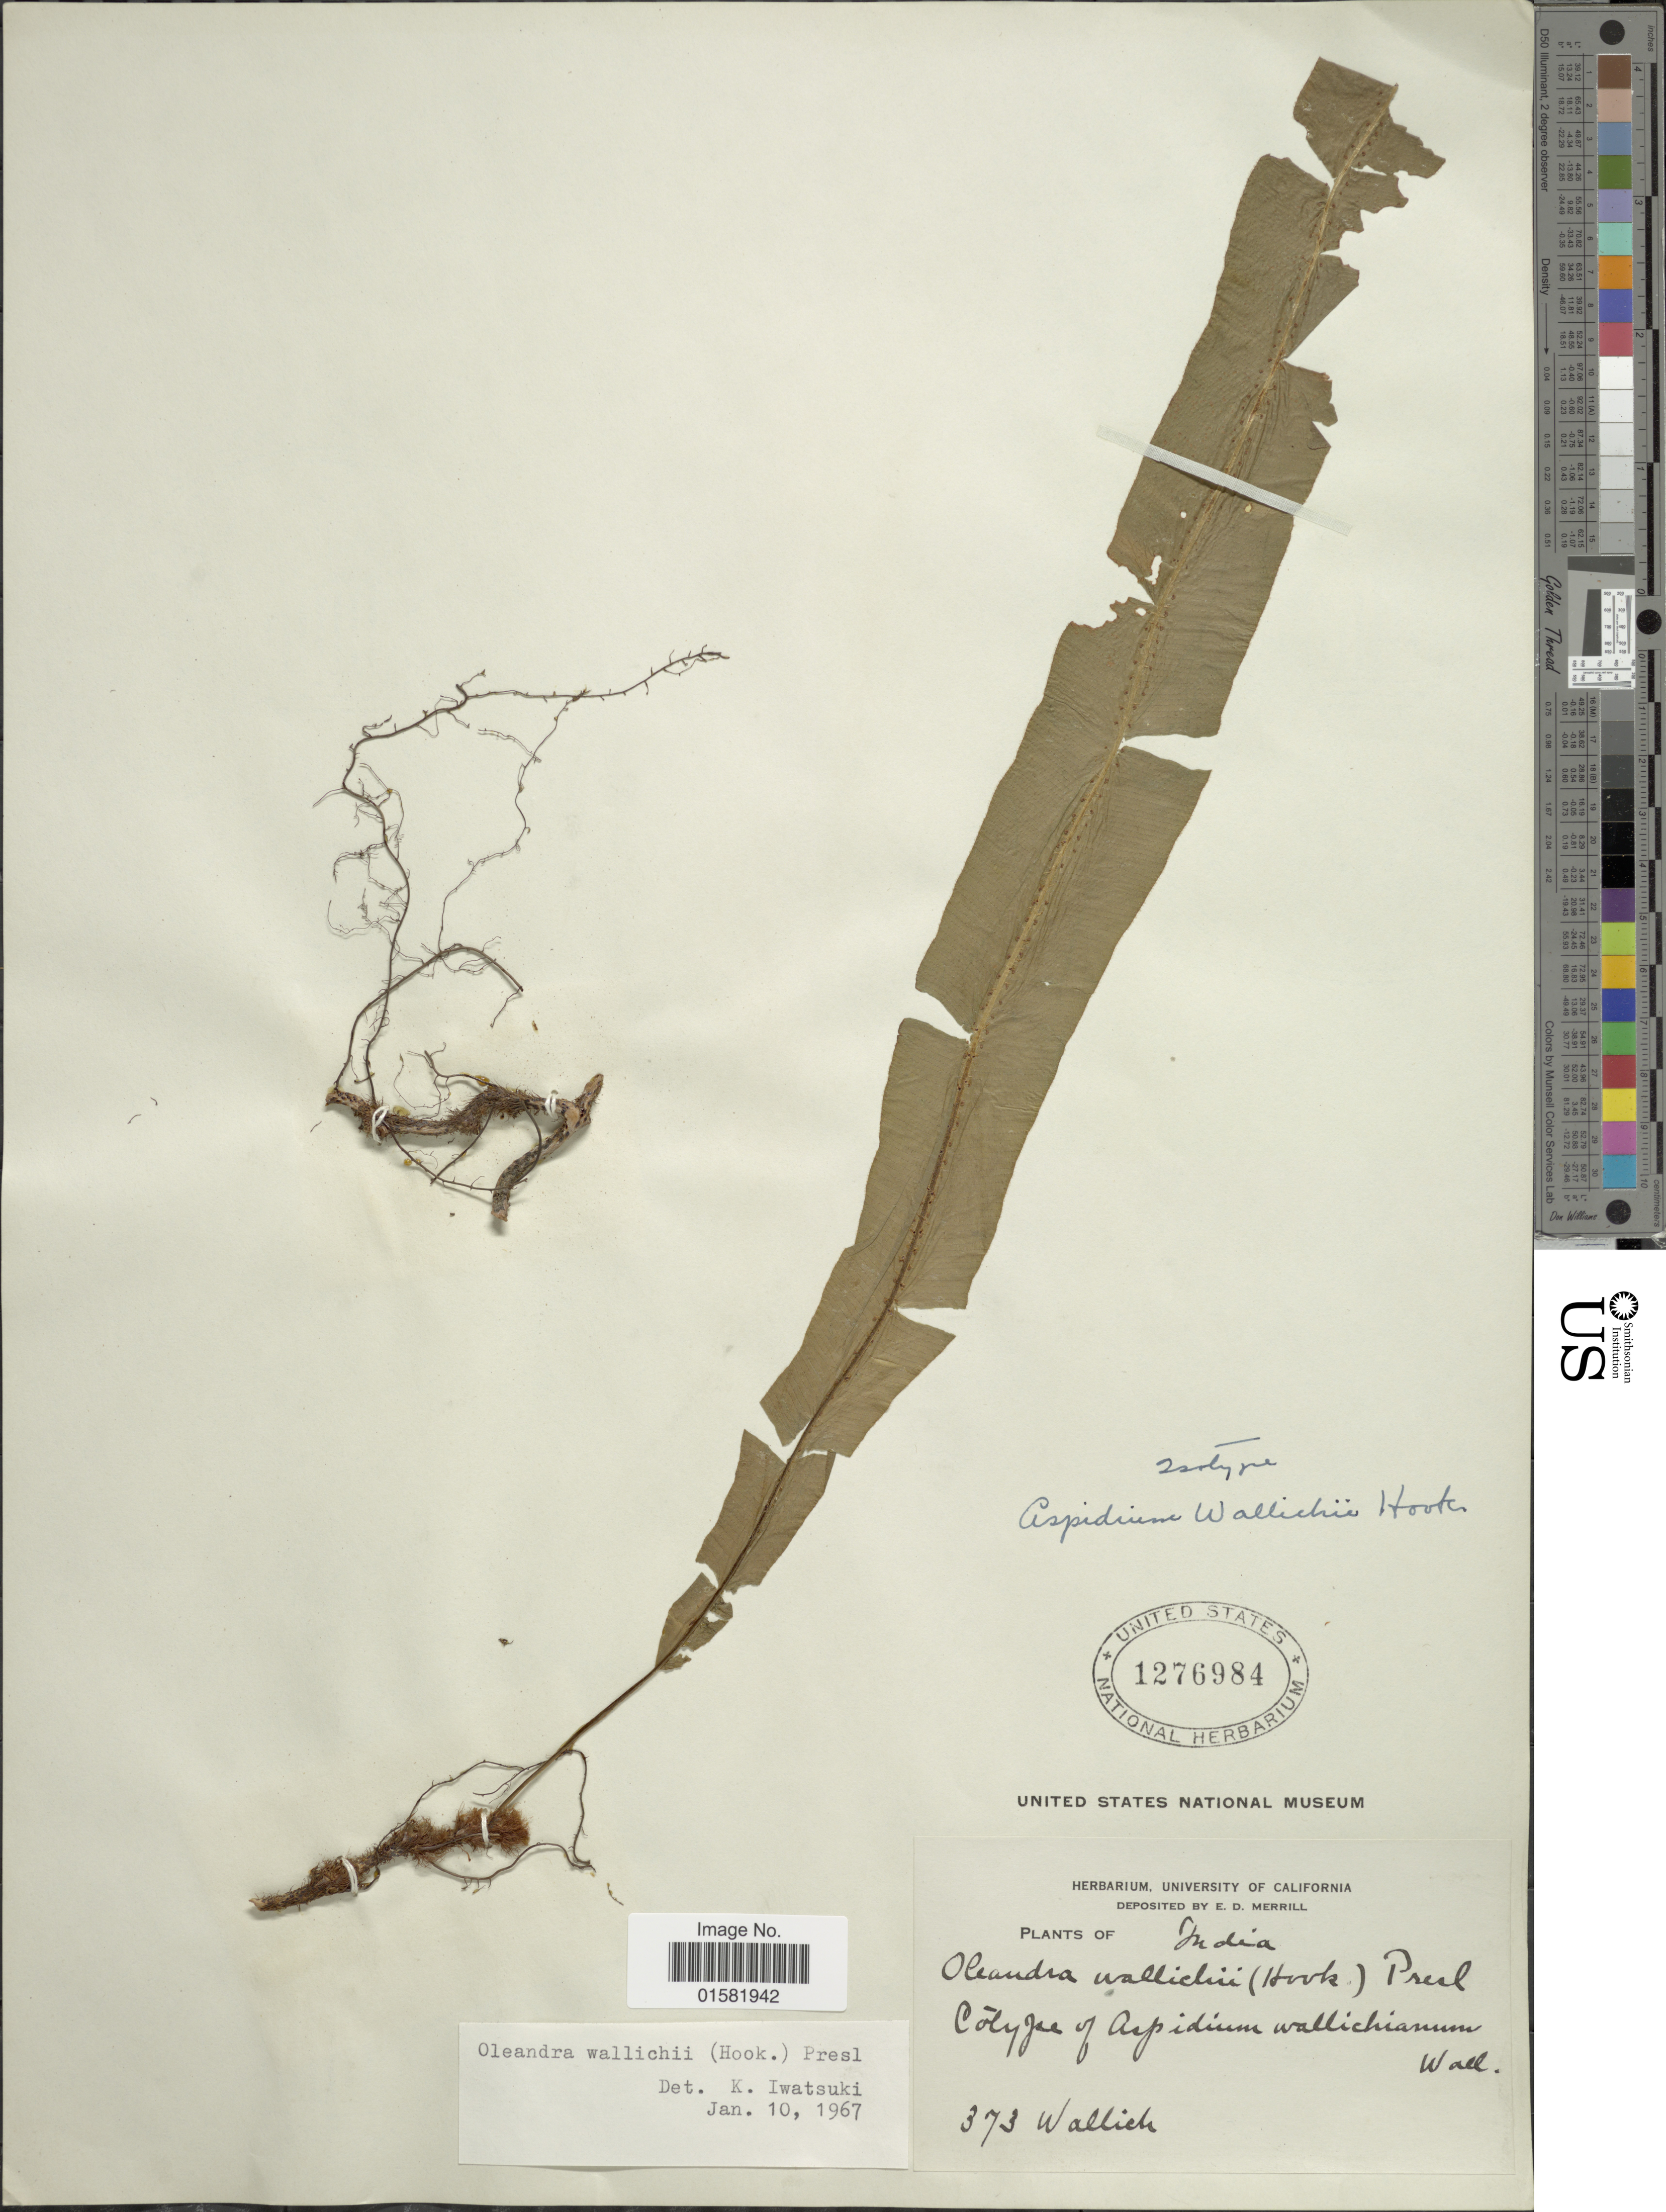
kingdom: Plantae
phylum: Tracheophyta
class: Polypodiopsida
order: Polypodiales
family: Oleandraceae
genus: Oleandra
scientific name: Oleandra wallichii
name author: (Hook.) C. Presl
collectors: -- Wallich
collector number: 373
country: India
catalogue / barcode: US 1276984